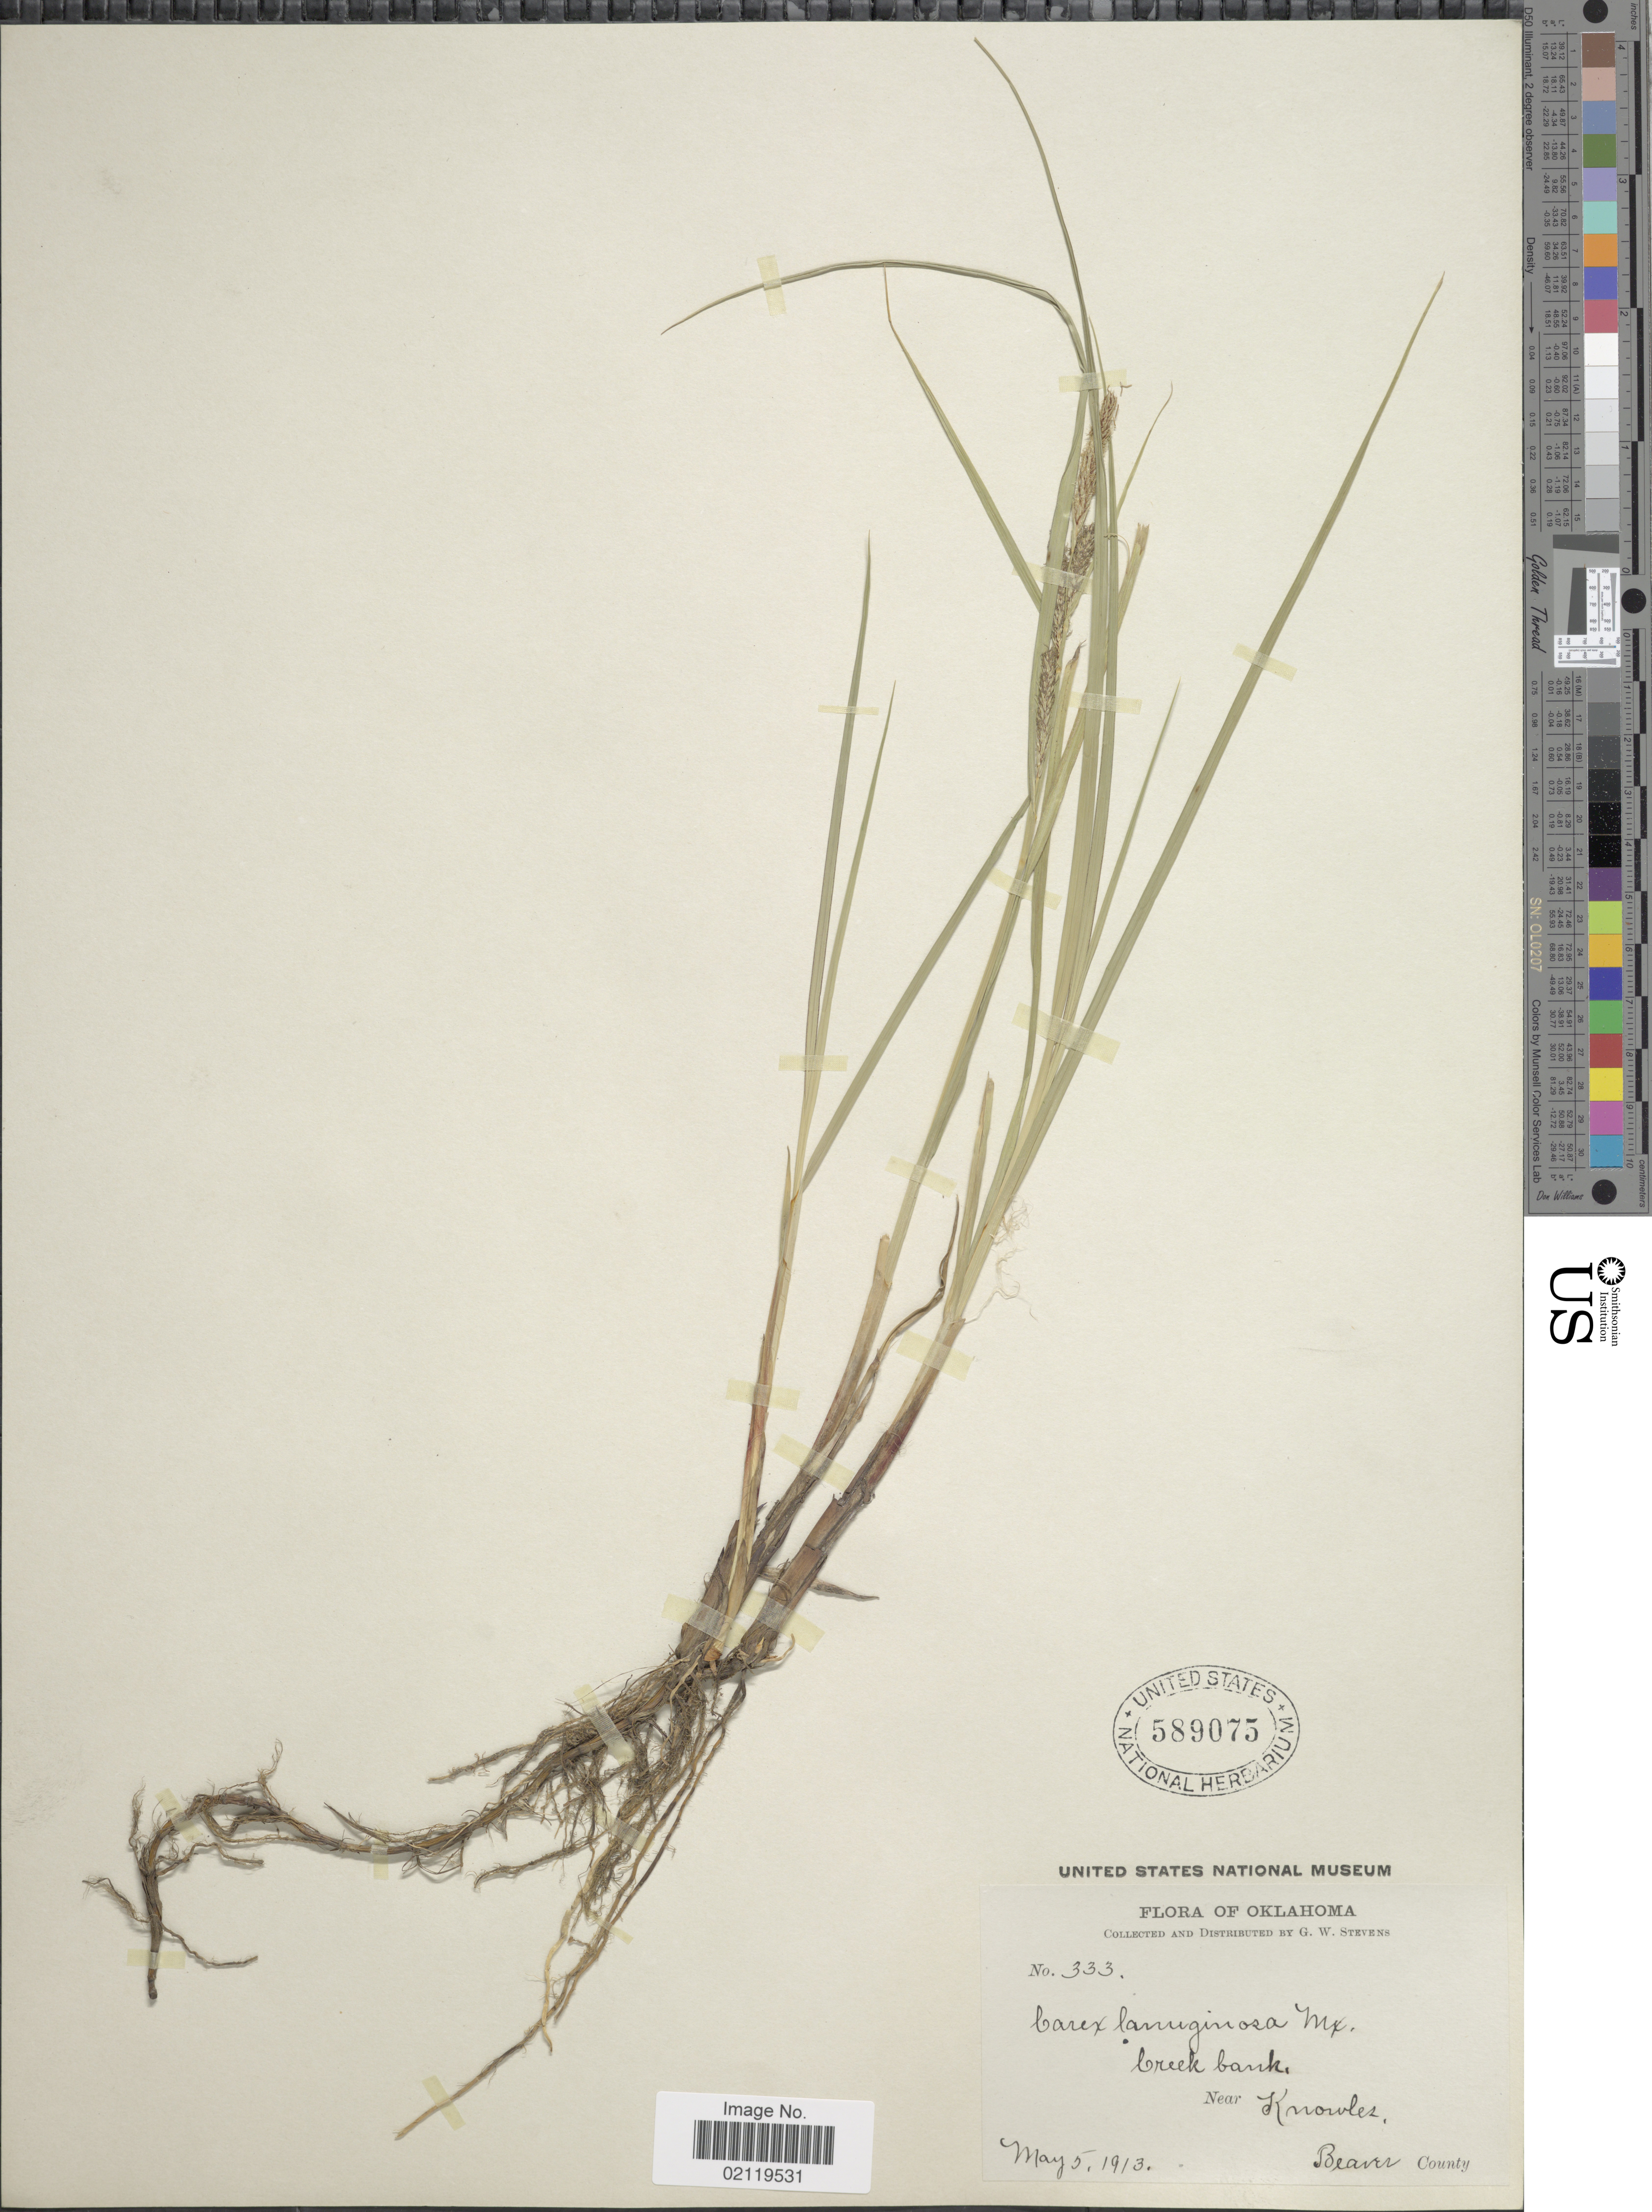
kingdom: Plantae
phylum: Tracheophyta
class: Liliopsida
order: Poales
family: Cyperaceae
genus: Carex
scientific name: Carex pellita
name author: Muhl. ex Willd.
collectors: G. W. Stevens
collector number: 333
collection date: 1913-05-05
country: United States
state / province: Oklahoma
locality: Creek bank, Near Knowles, Beaver County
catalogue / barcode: US 589075